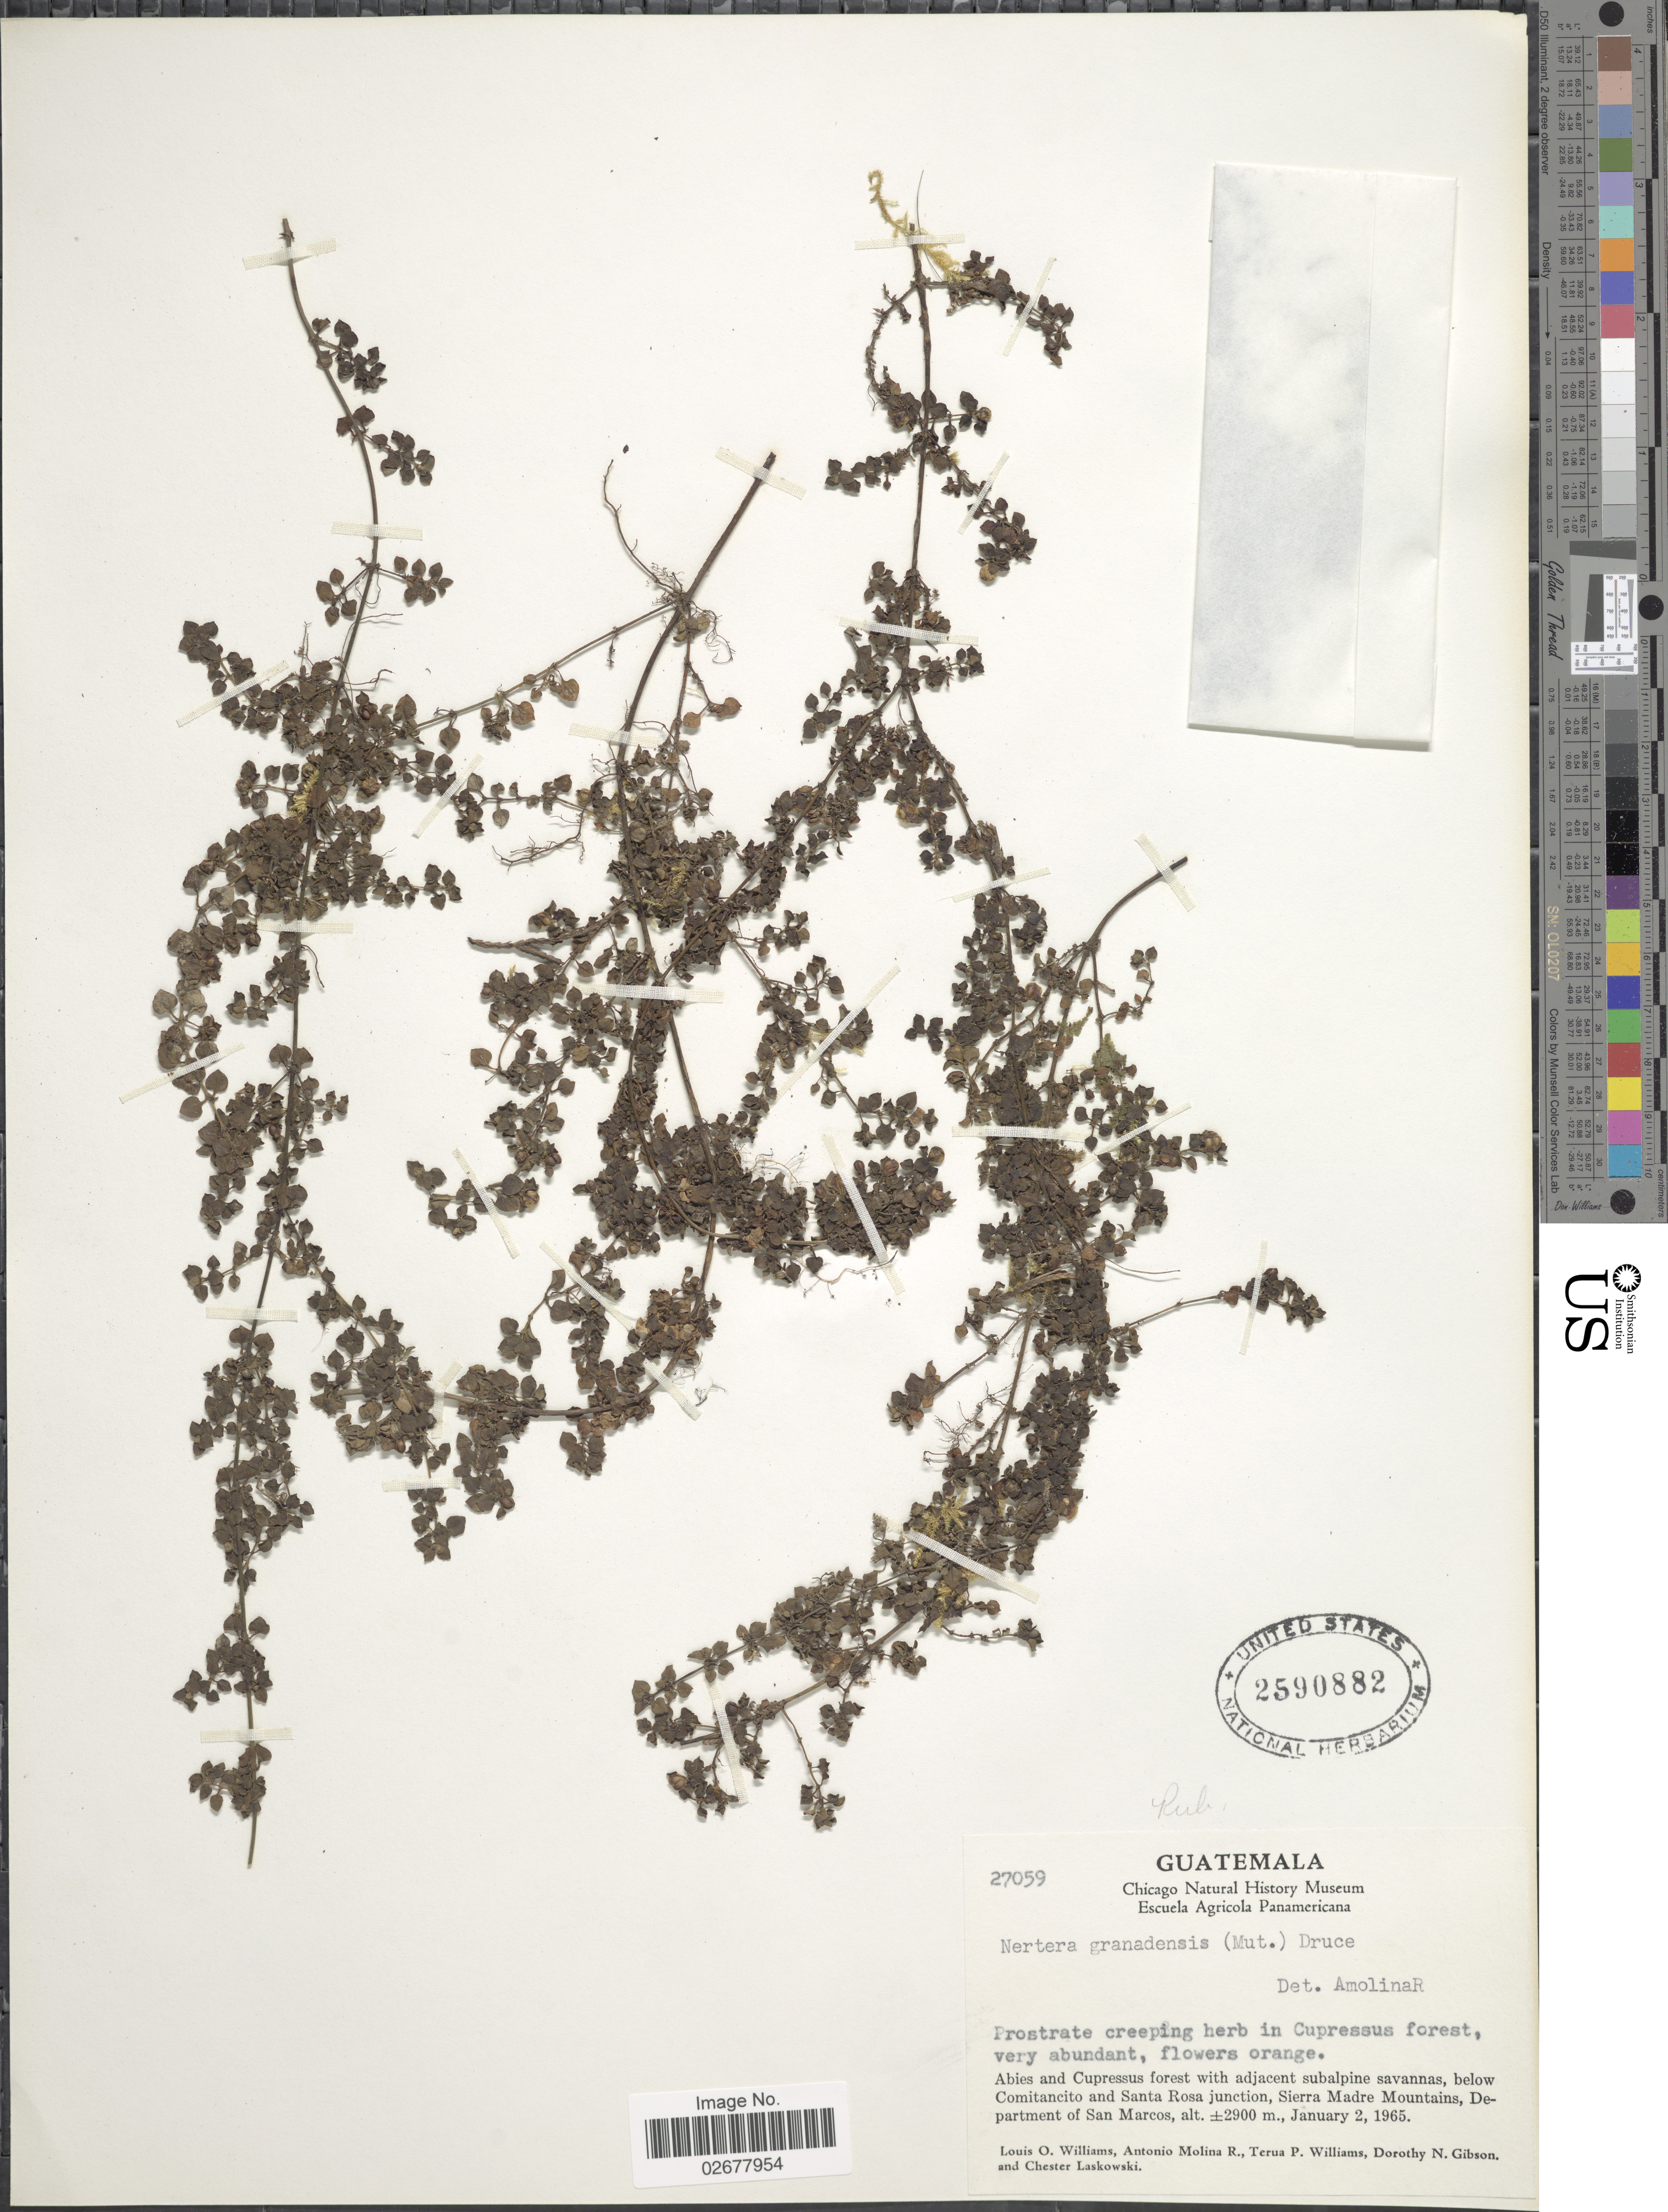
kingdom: Plantae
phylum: Tracheophyta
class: Magnoliopsida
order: Gentianales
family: Rubiaceae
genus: Nertera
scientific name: Nertera depressa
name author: Banks & Sol. ex Gaertn.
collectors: L. O. Williams, A. Molina R., T. P. Williams, D. N. Gibson & C. Laskowski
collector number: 27059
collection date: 1965-01-02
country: Guatemala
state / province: San Marcos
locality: Abies and Cupressus forest with adjacent subalpune savannas, below Comitancito and Santa Rosa junction, Sierra Madre Mountains, Department of San Marcos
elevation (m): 2900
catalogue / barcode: US 2590882